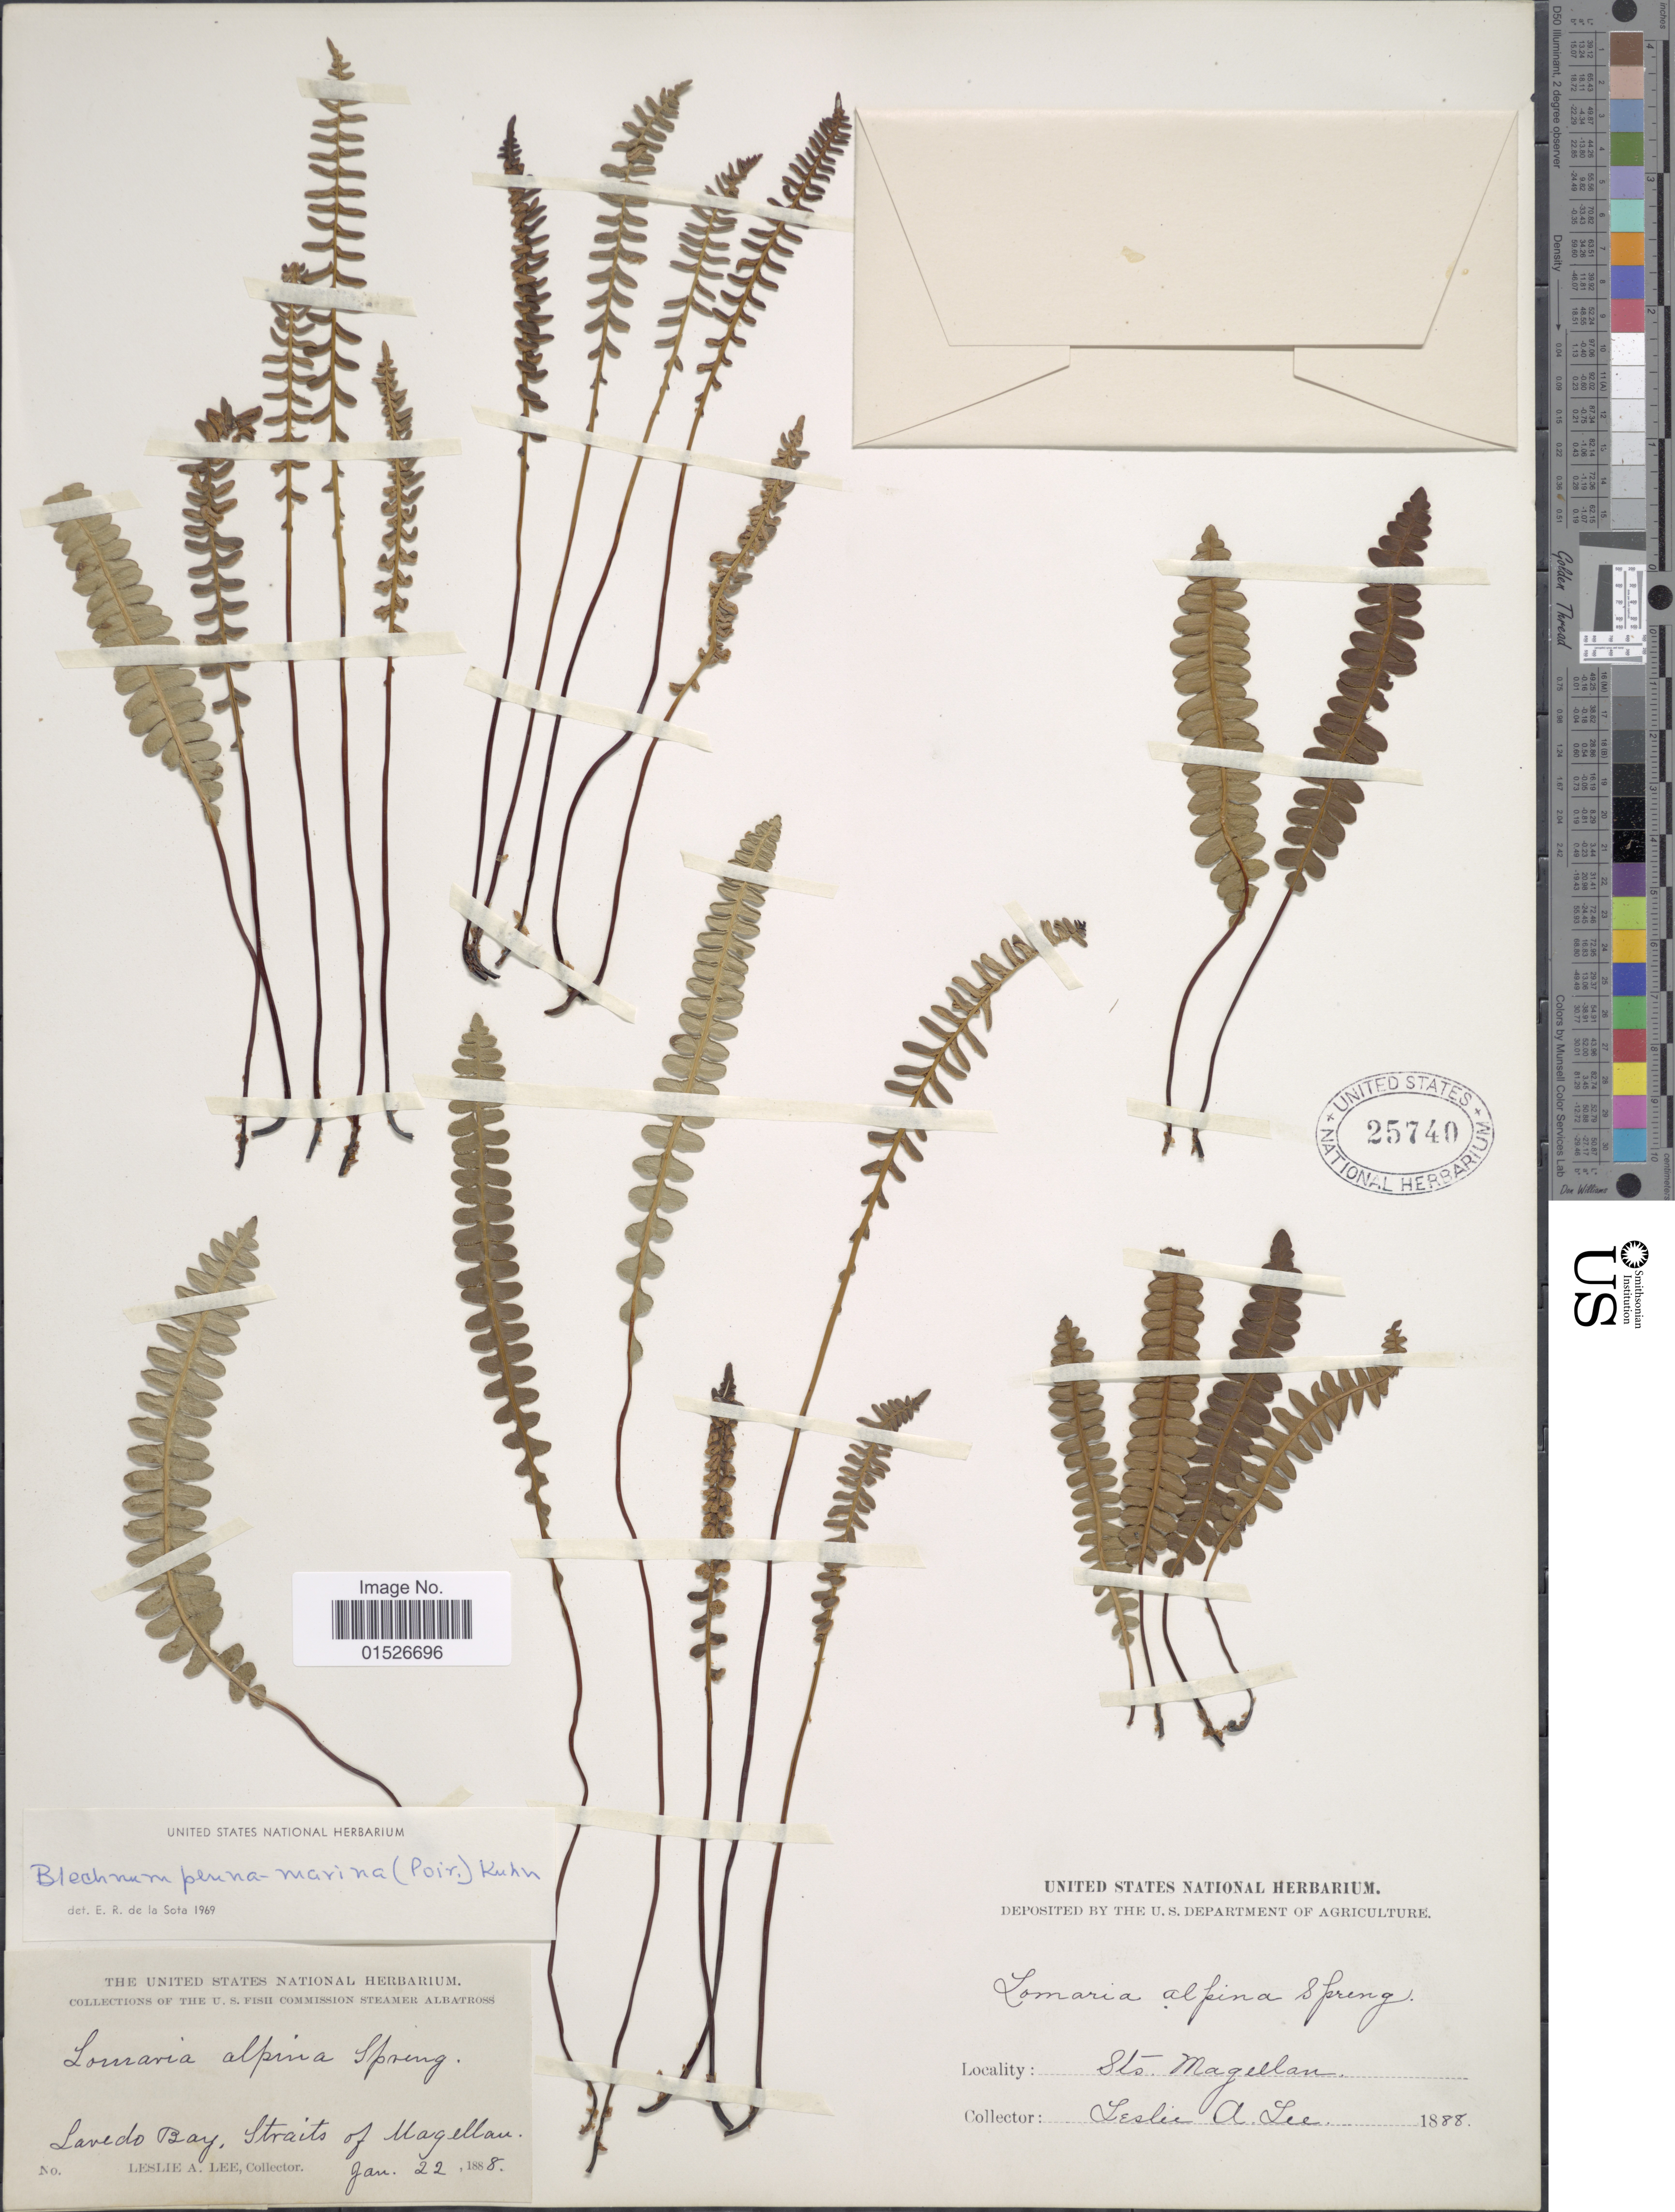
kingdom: Plantae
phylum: Tracheophyta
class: Polypodiopsida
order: Polypodiales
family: Blechnaceae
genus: Blechnum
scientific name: Blechnum penna-marina subsp. alpina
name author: T.C. Chambers & P. A. Farrant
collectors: L. Lee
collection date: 1888-01-22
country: Chile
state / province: Magallanes y de la Antártica Chilena (XII)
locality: Laredo bay. Straits of Magellan.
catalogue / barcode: US 25740